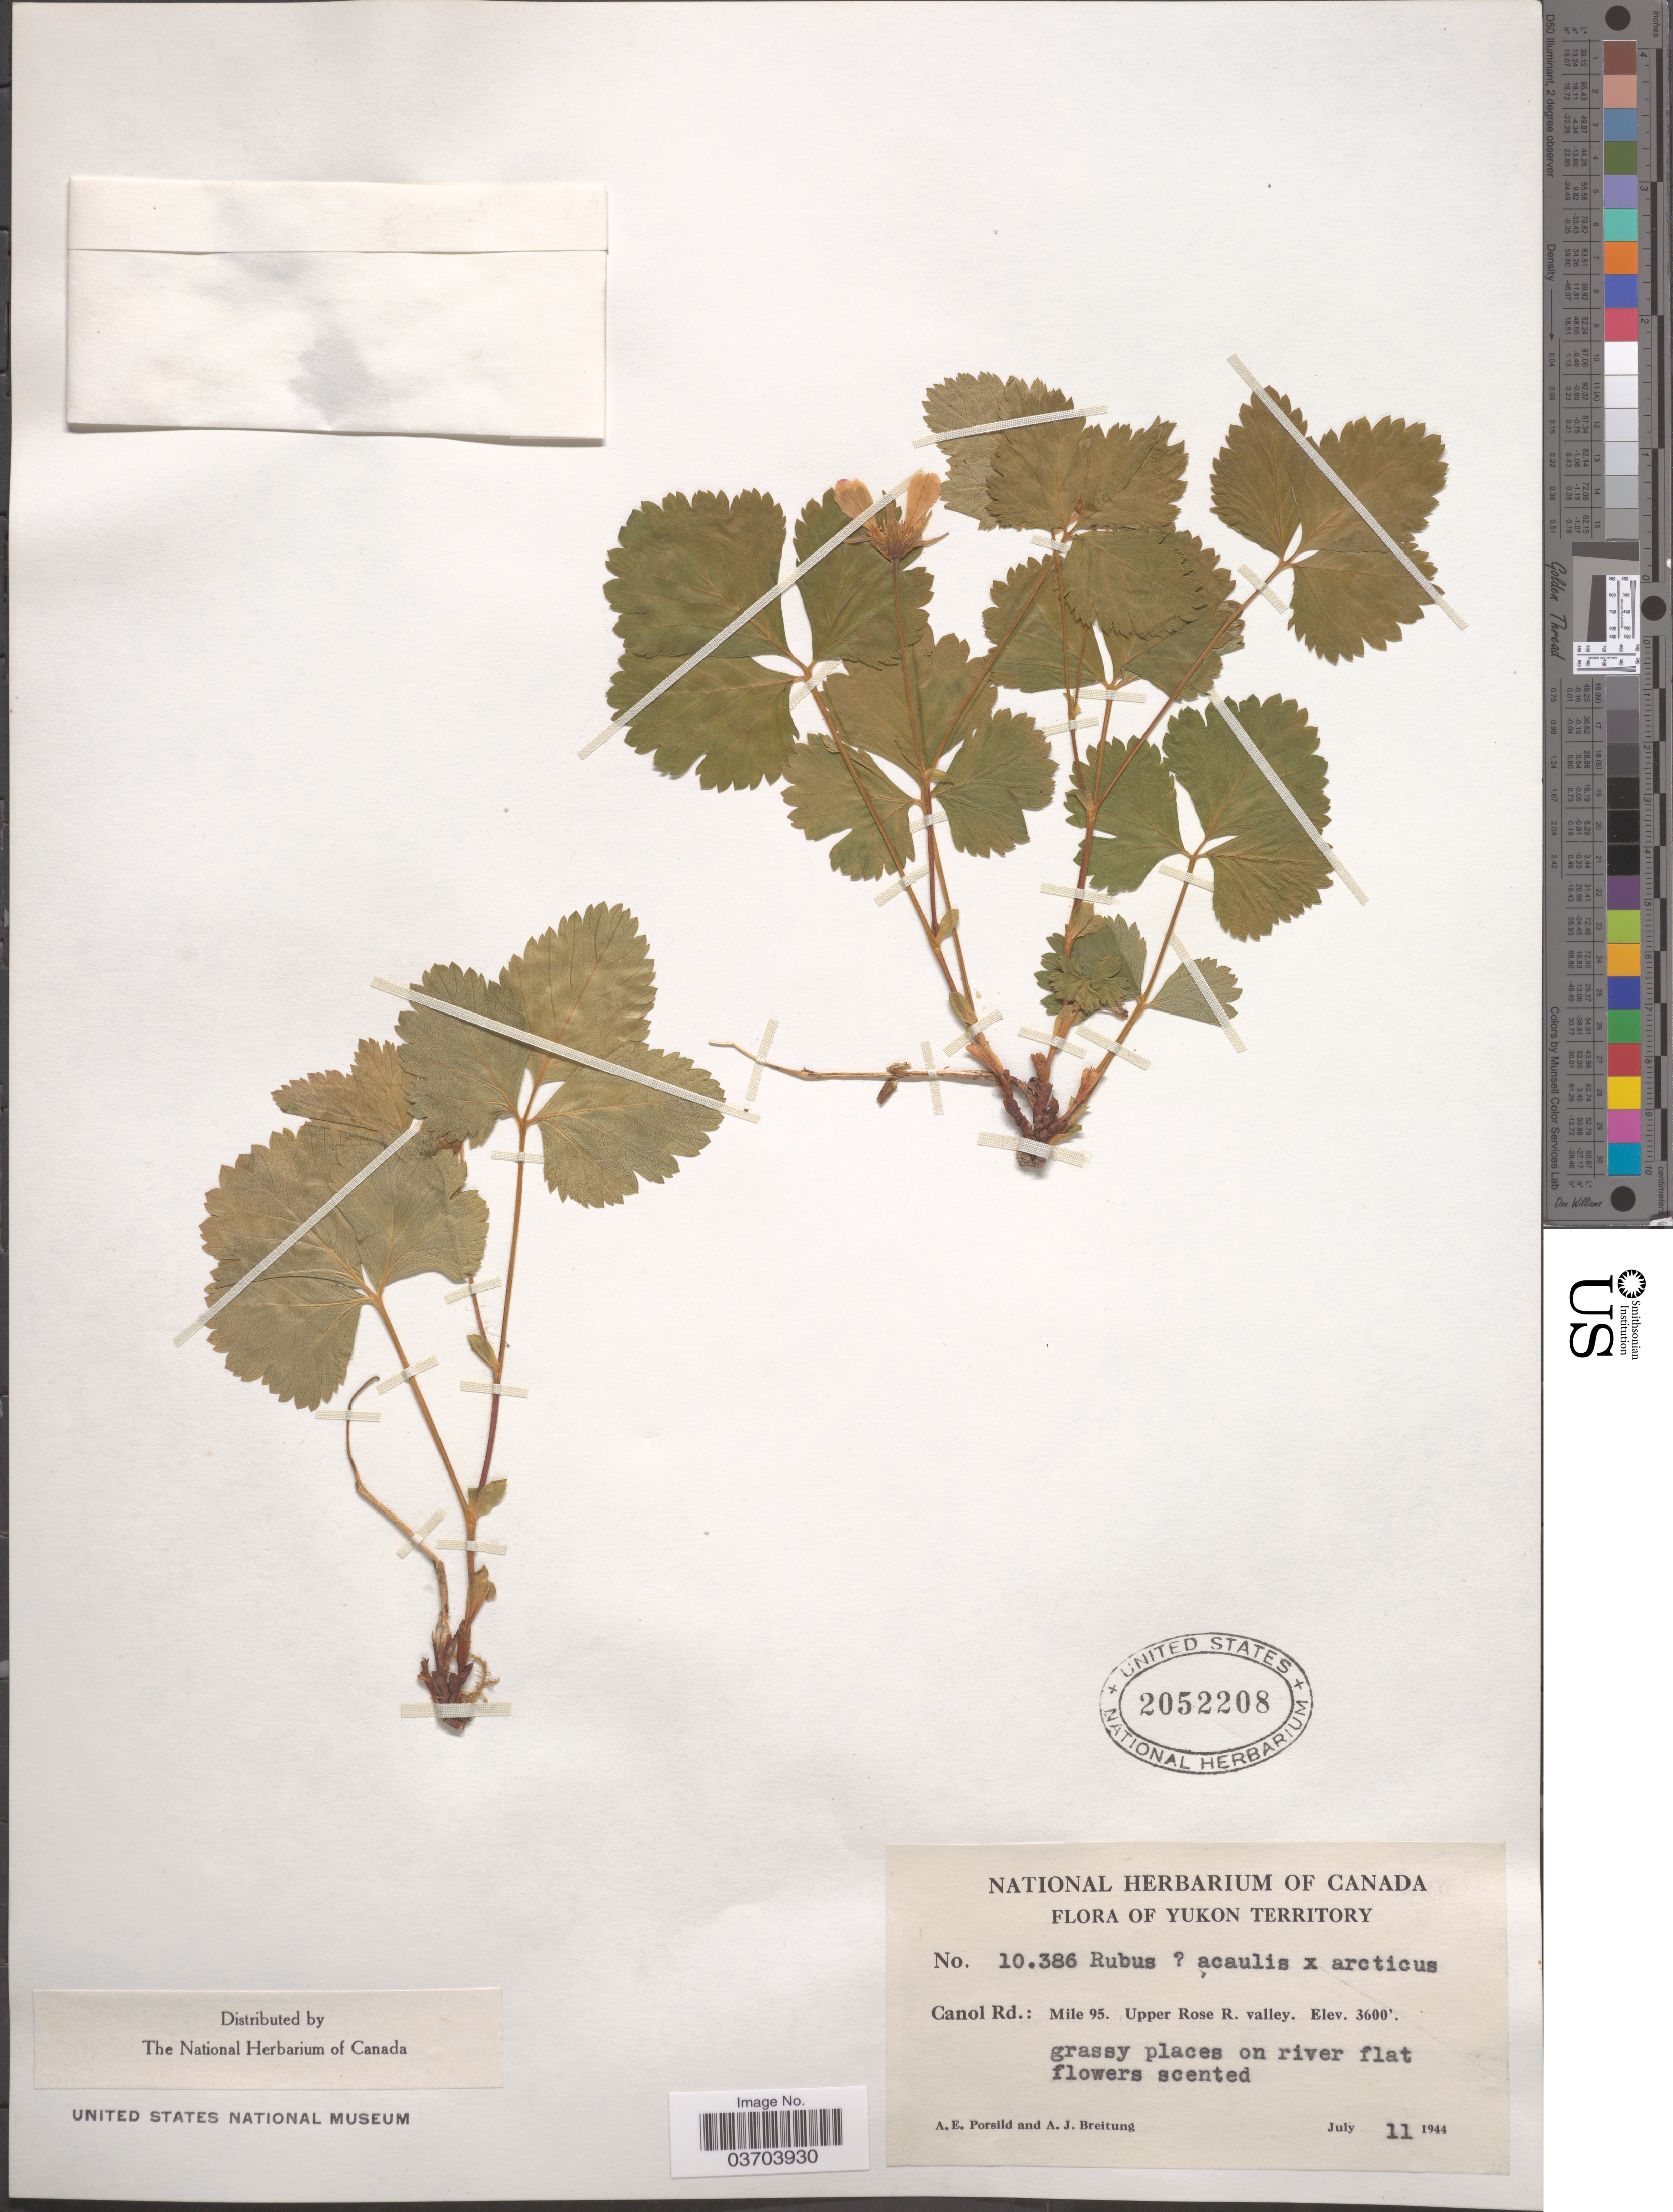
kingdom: Plantae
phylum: Tracheophyta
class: Magnoliopsida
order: Rosales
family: Rosaceae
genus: Rubus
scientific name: Rubus acaulis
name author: Michx.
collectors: A. E. Porsild & A. Breitung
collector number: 10386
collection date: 1944-07-11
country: Canada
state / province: Yukon Territory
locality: Canol Rd.: Mile 95. Upper Rose R. valley.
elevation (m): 1097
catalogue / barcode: US 2052208